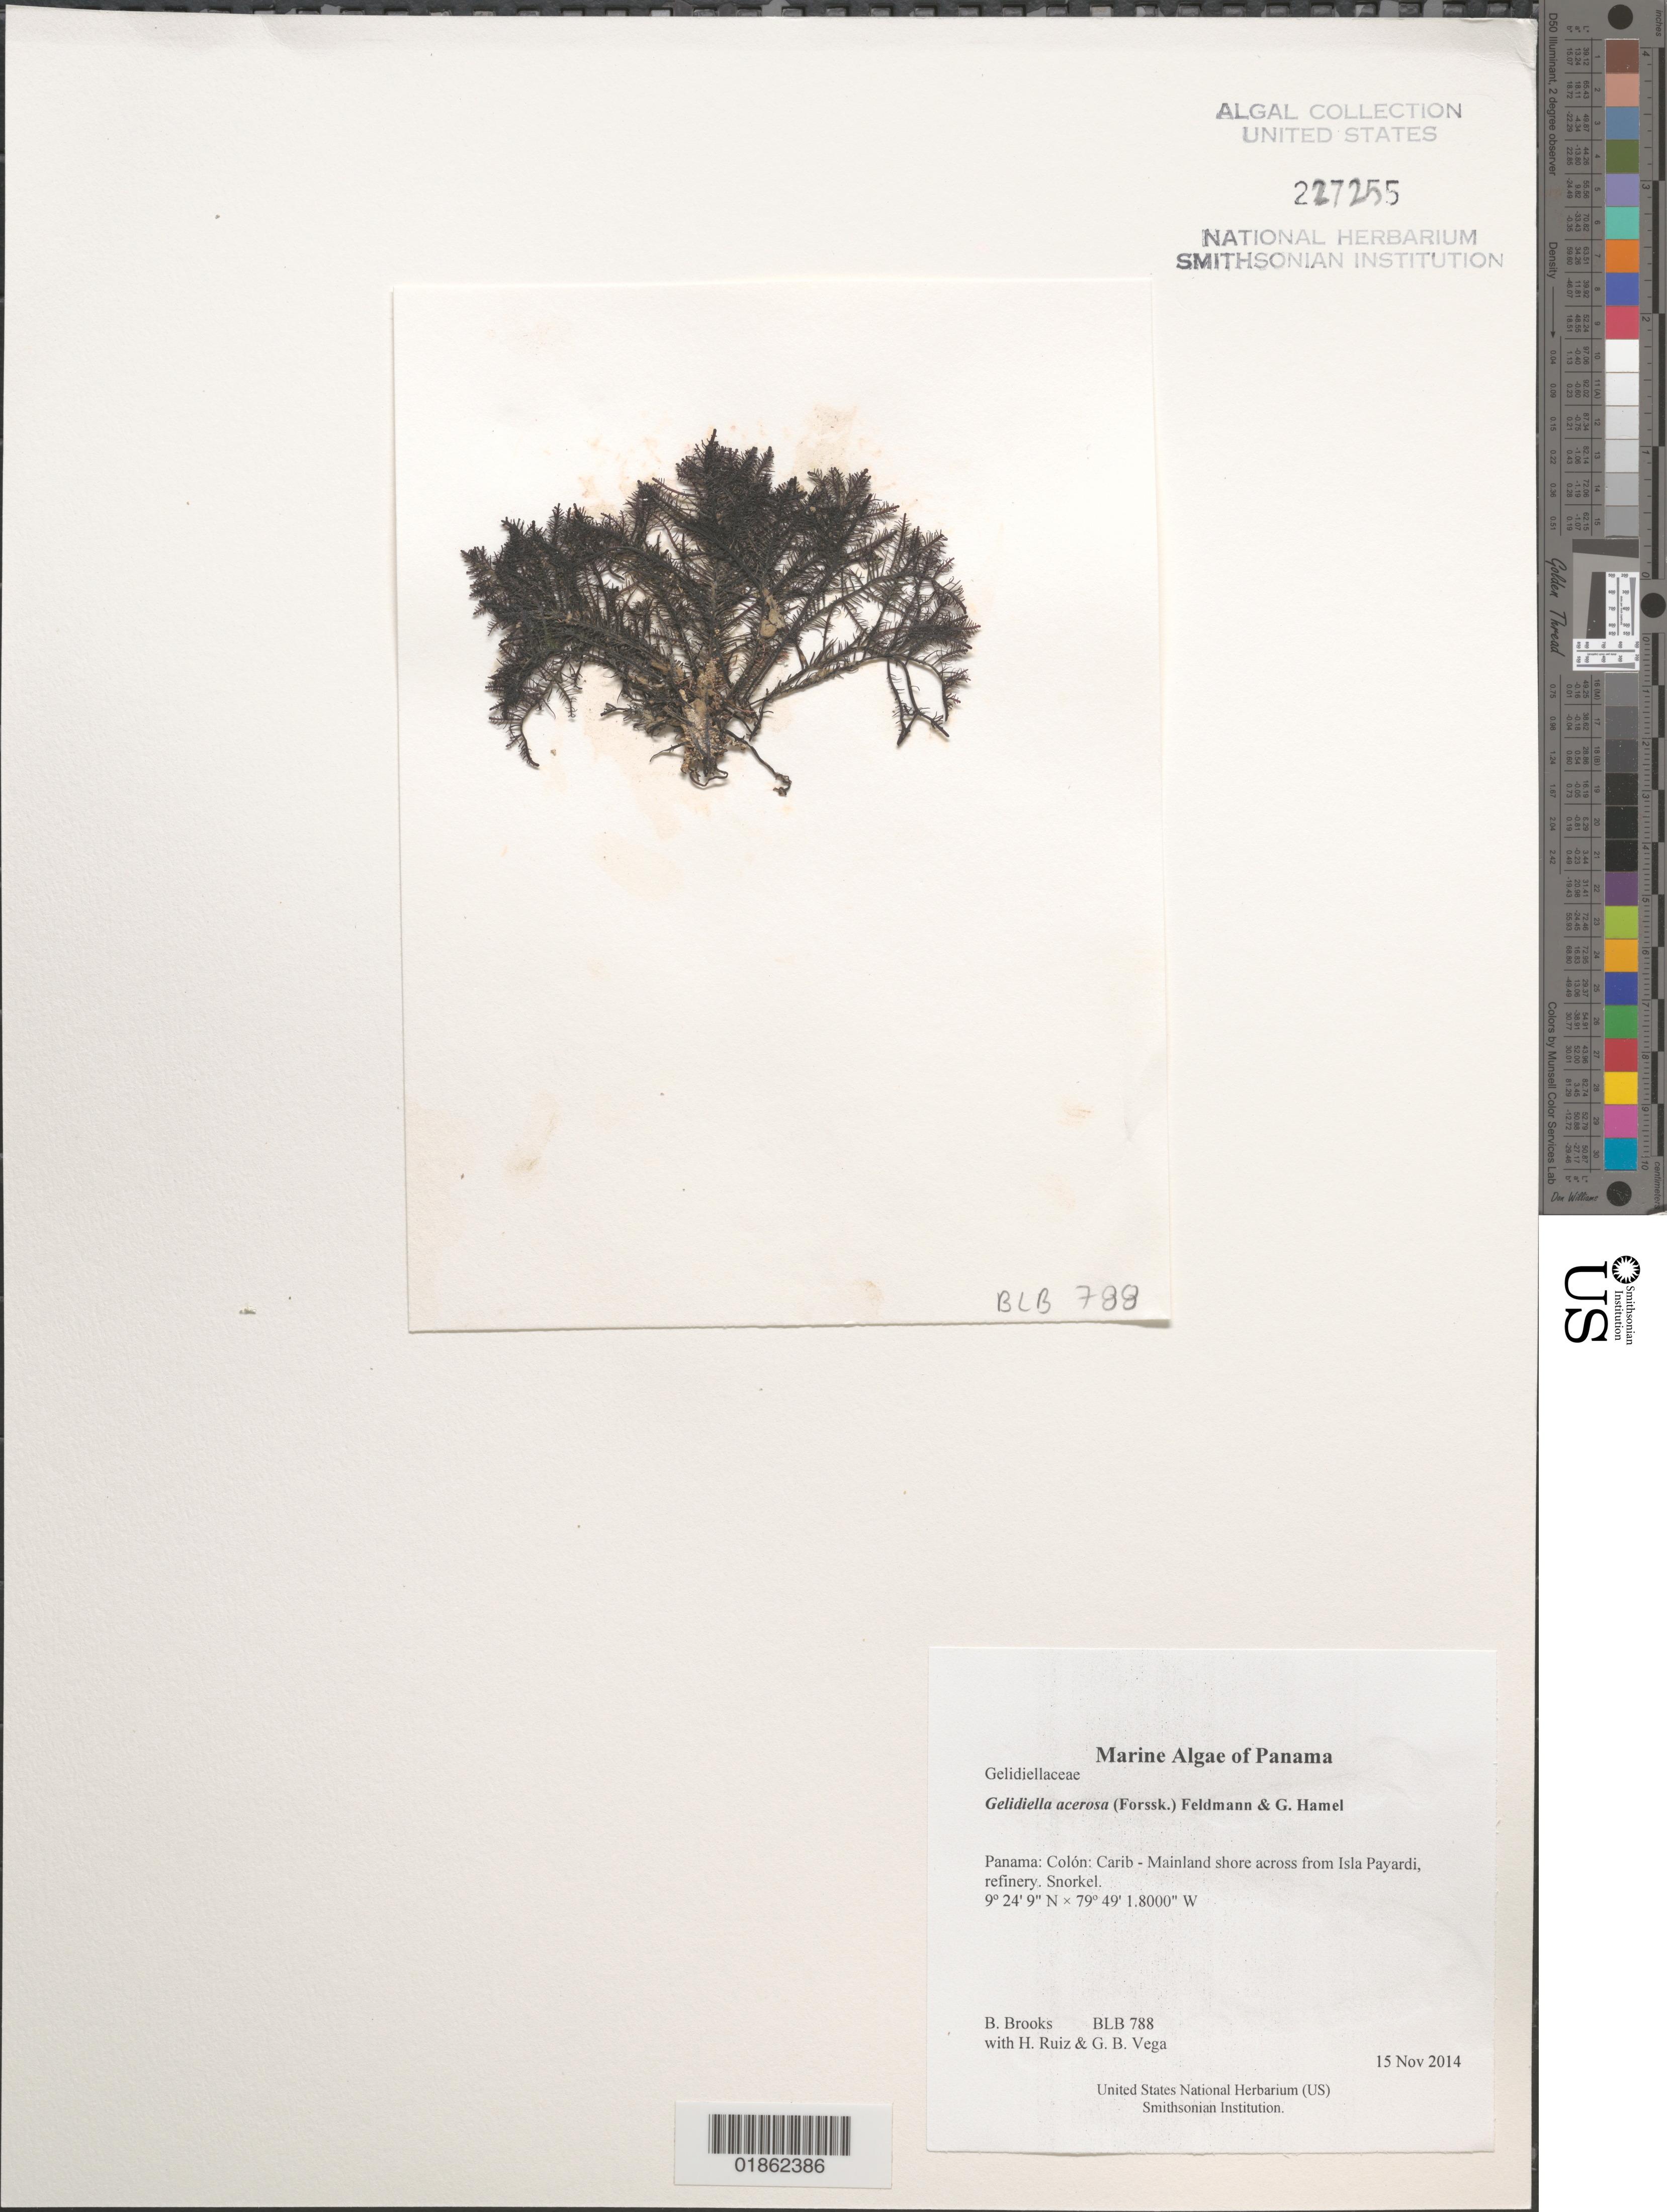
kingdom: Plantae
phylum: Rhodophyta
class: Florideophyceae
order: Gelidiales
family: Gelidiellaceae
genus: Gelidiella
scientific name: Gelidiella acerosa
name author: (Forssk.) Feldmann & G. Hamel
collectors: B. Brooks, H. Ruiz & G. B. Vega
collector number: BLB 788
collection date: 2014-11-15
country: Panama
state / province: Colón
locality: Carib - Mainland shore across from Isla Payardi, refinery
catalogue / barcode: US 227255